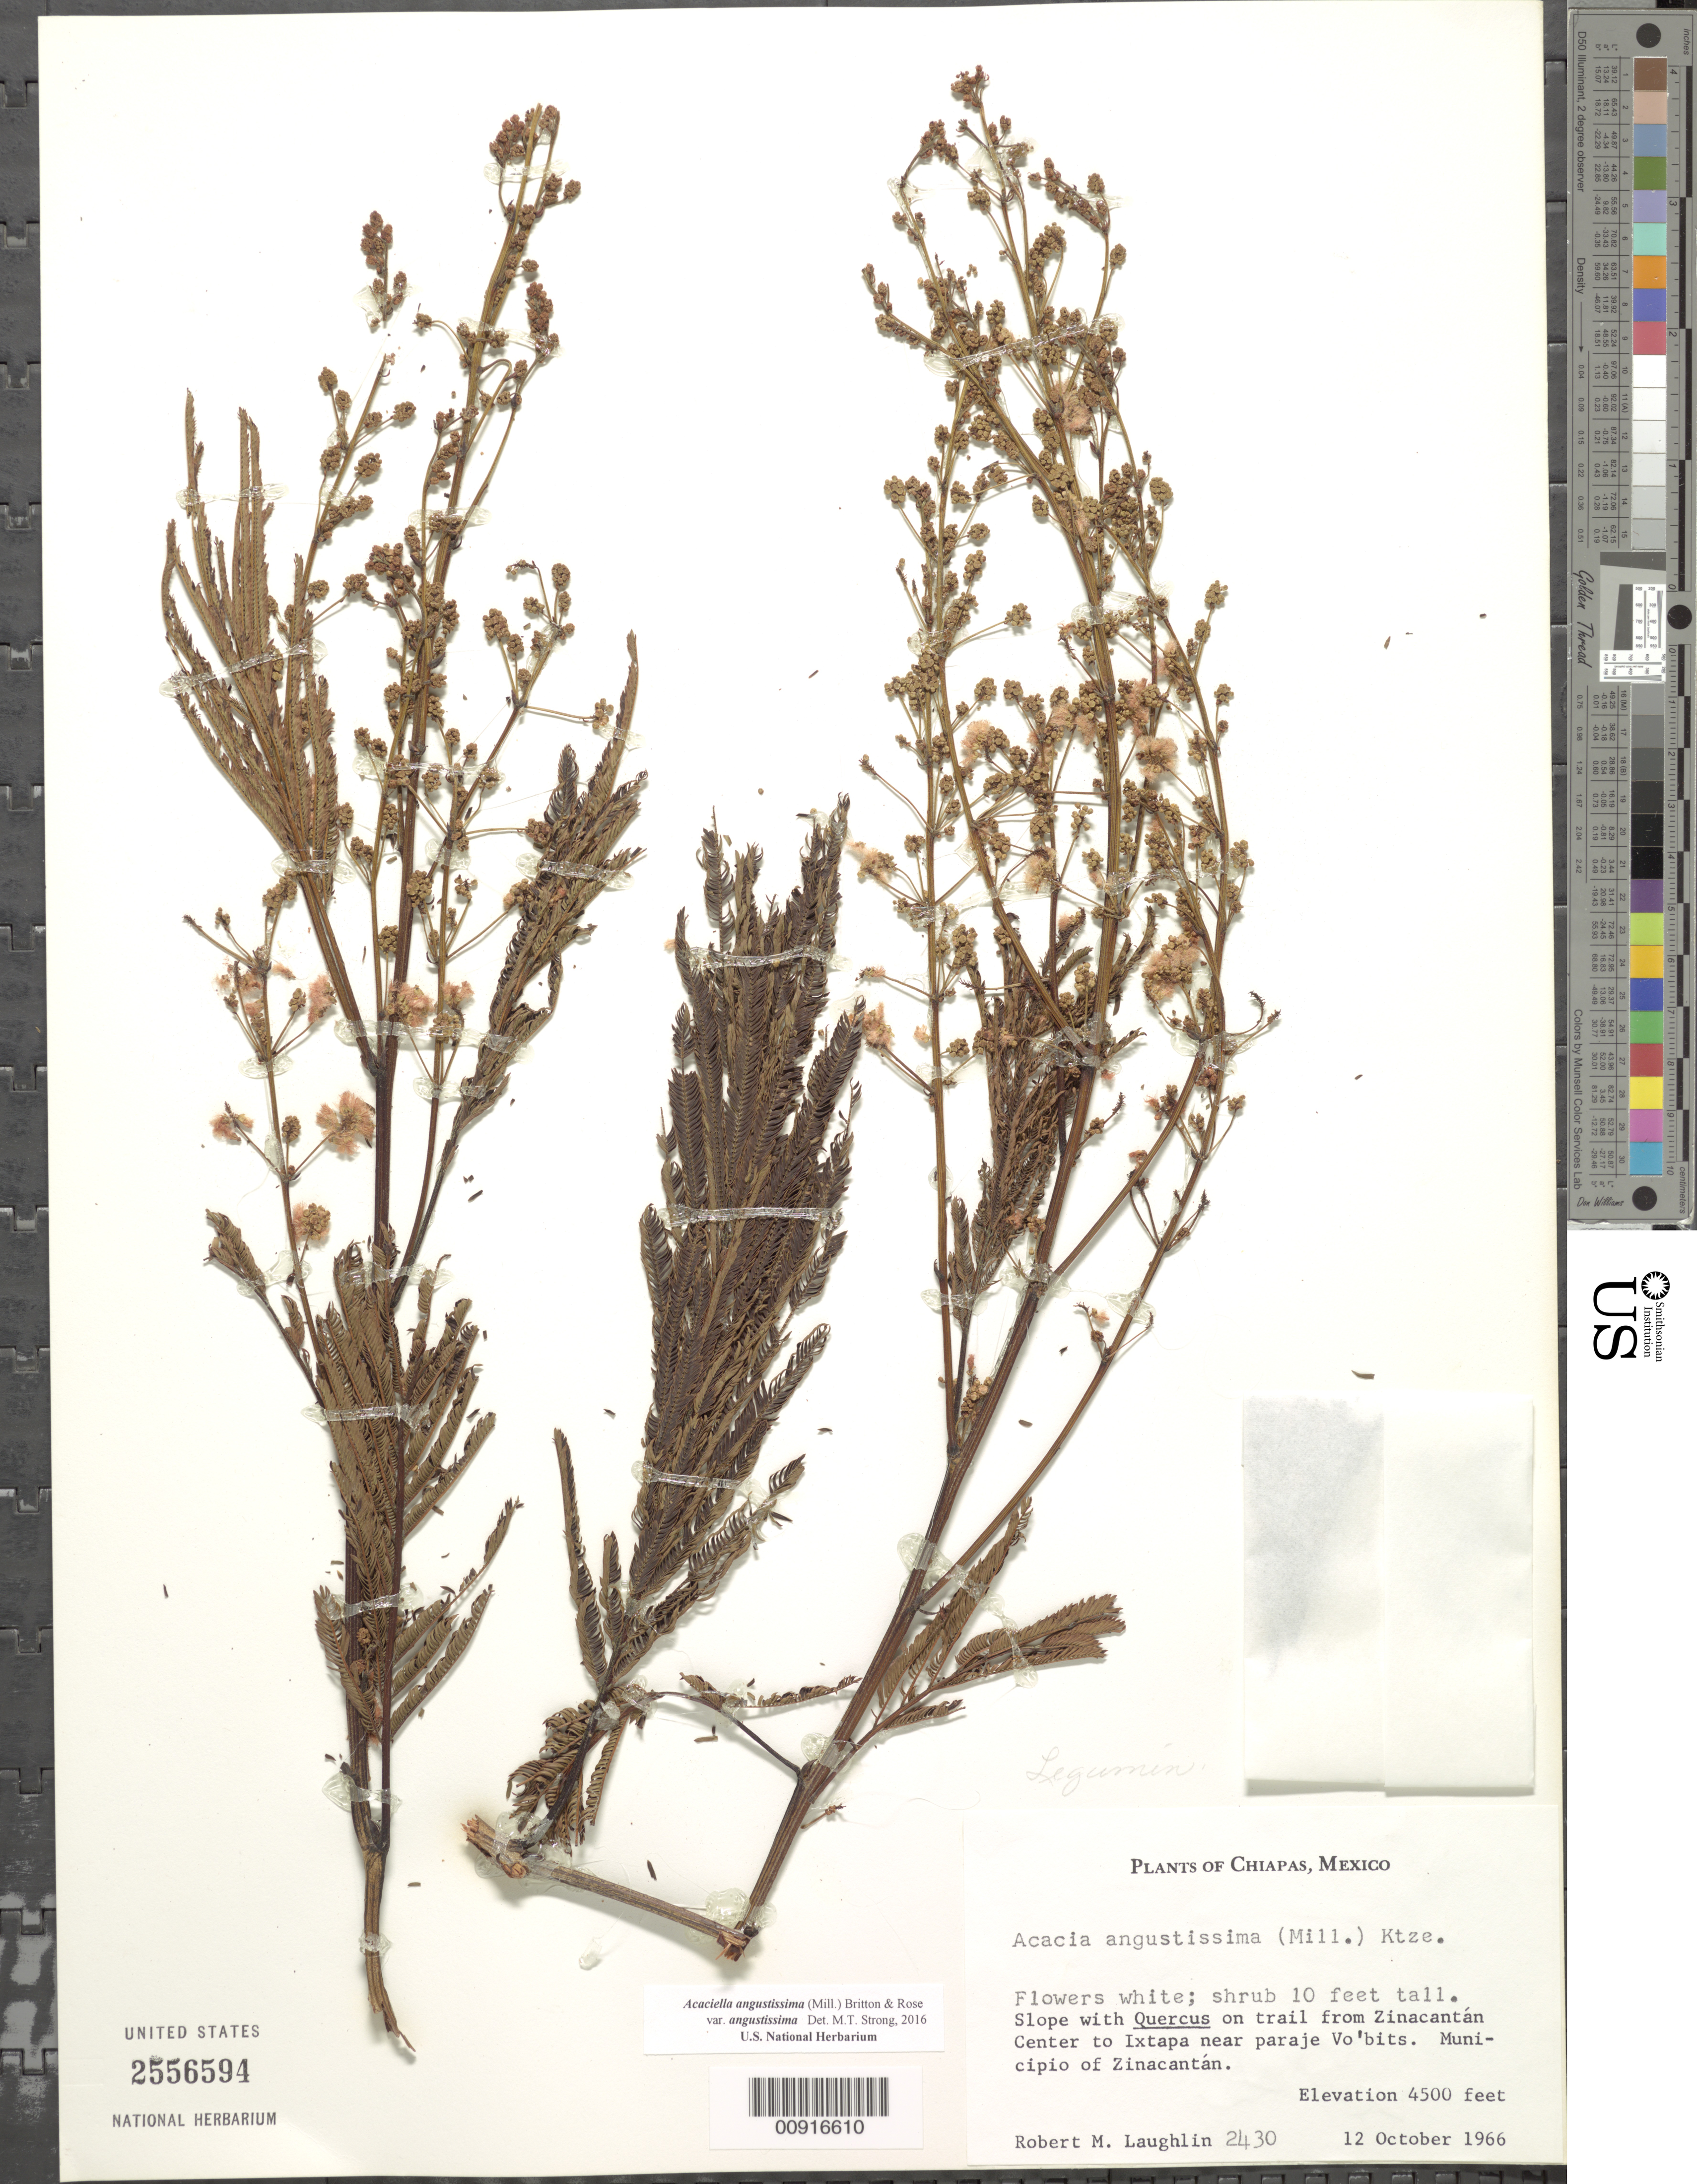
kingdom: Plantae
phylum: Tracheophyta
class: Magnoliopsida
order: Fabales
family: Fabaceae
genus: Acaciella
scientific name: Acaciella angustissima var. angustissima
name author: (Mill.) Britton & Rose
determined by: Strong, M. T., (US), Smithsonian Institution - National Museum of Natural History (UNITED STATES)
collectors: R. M. Laughlin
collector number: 2430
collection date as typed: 12 Oct 1966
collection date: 1966-10-12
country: Mexico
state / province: Chiapas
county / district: Zinacantán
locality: On trail from Zinacantán Center to Ixtapa near paraje Vo'bits. Municipio of Zinacantán, Chiapas.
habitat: Slope with Quercus.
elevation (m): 1372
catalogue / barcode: US 2556594